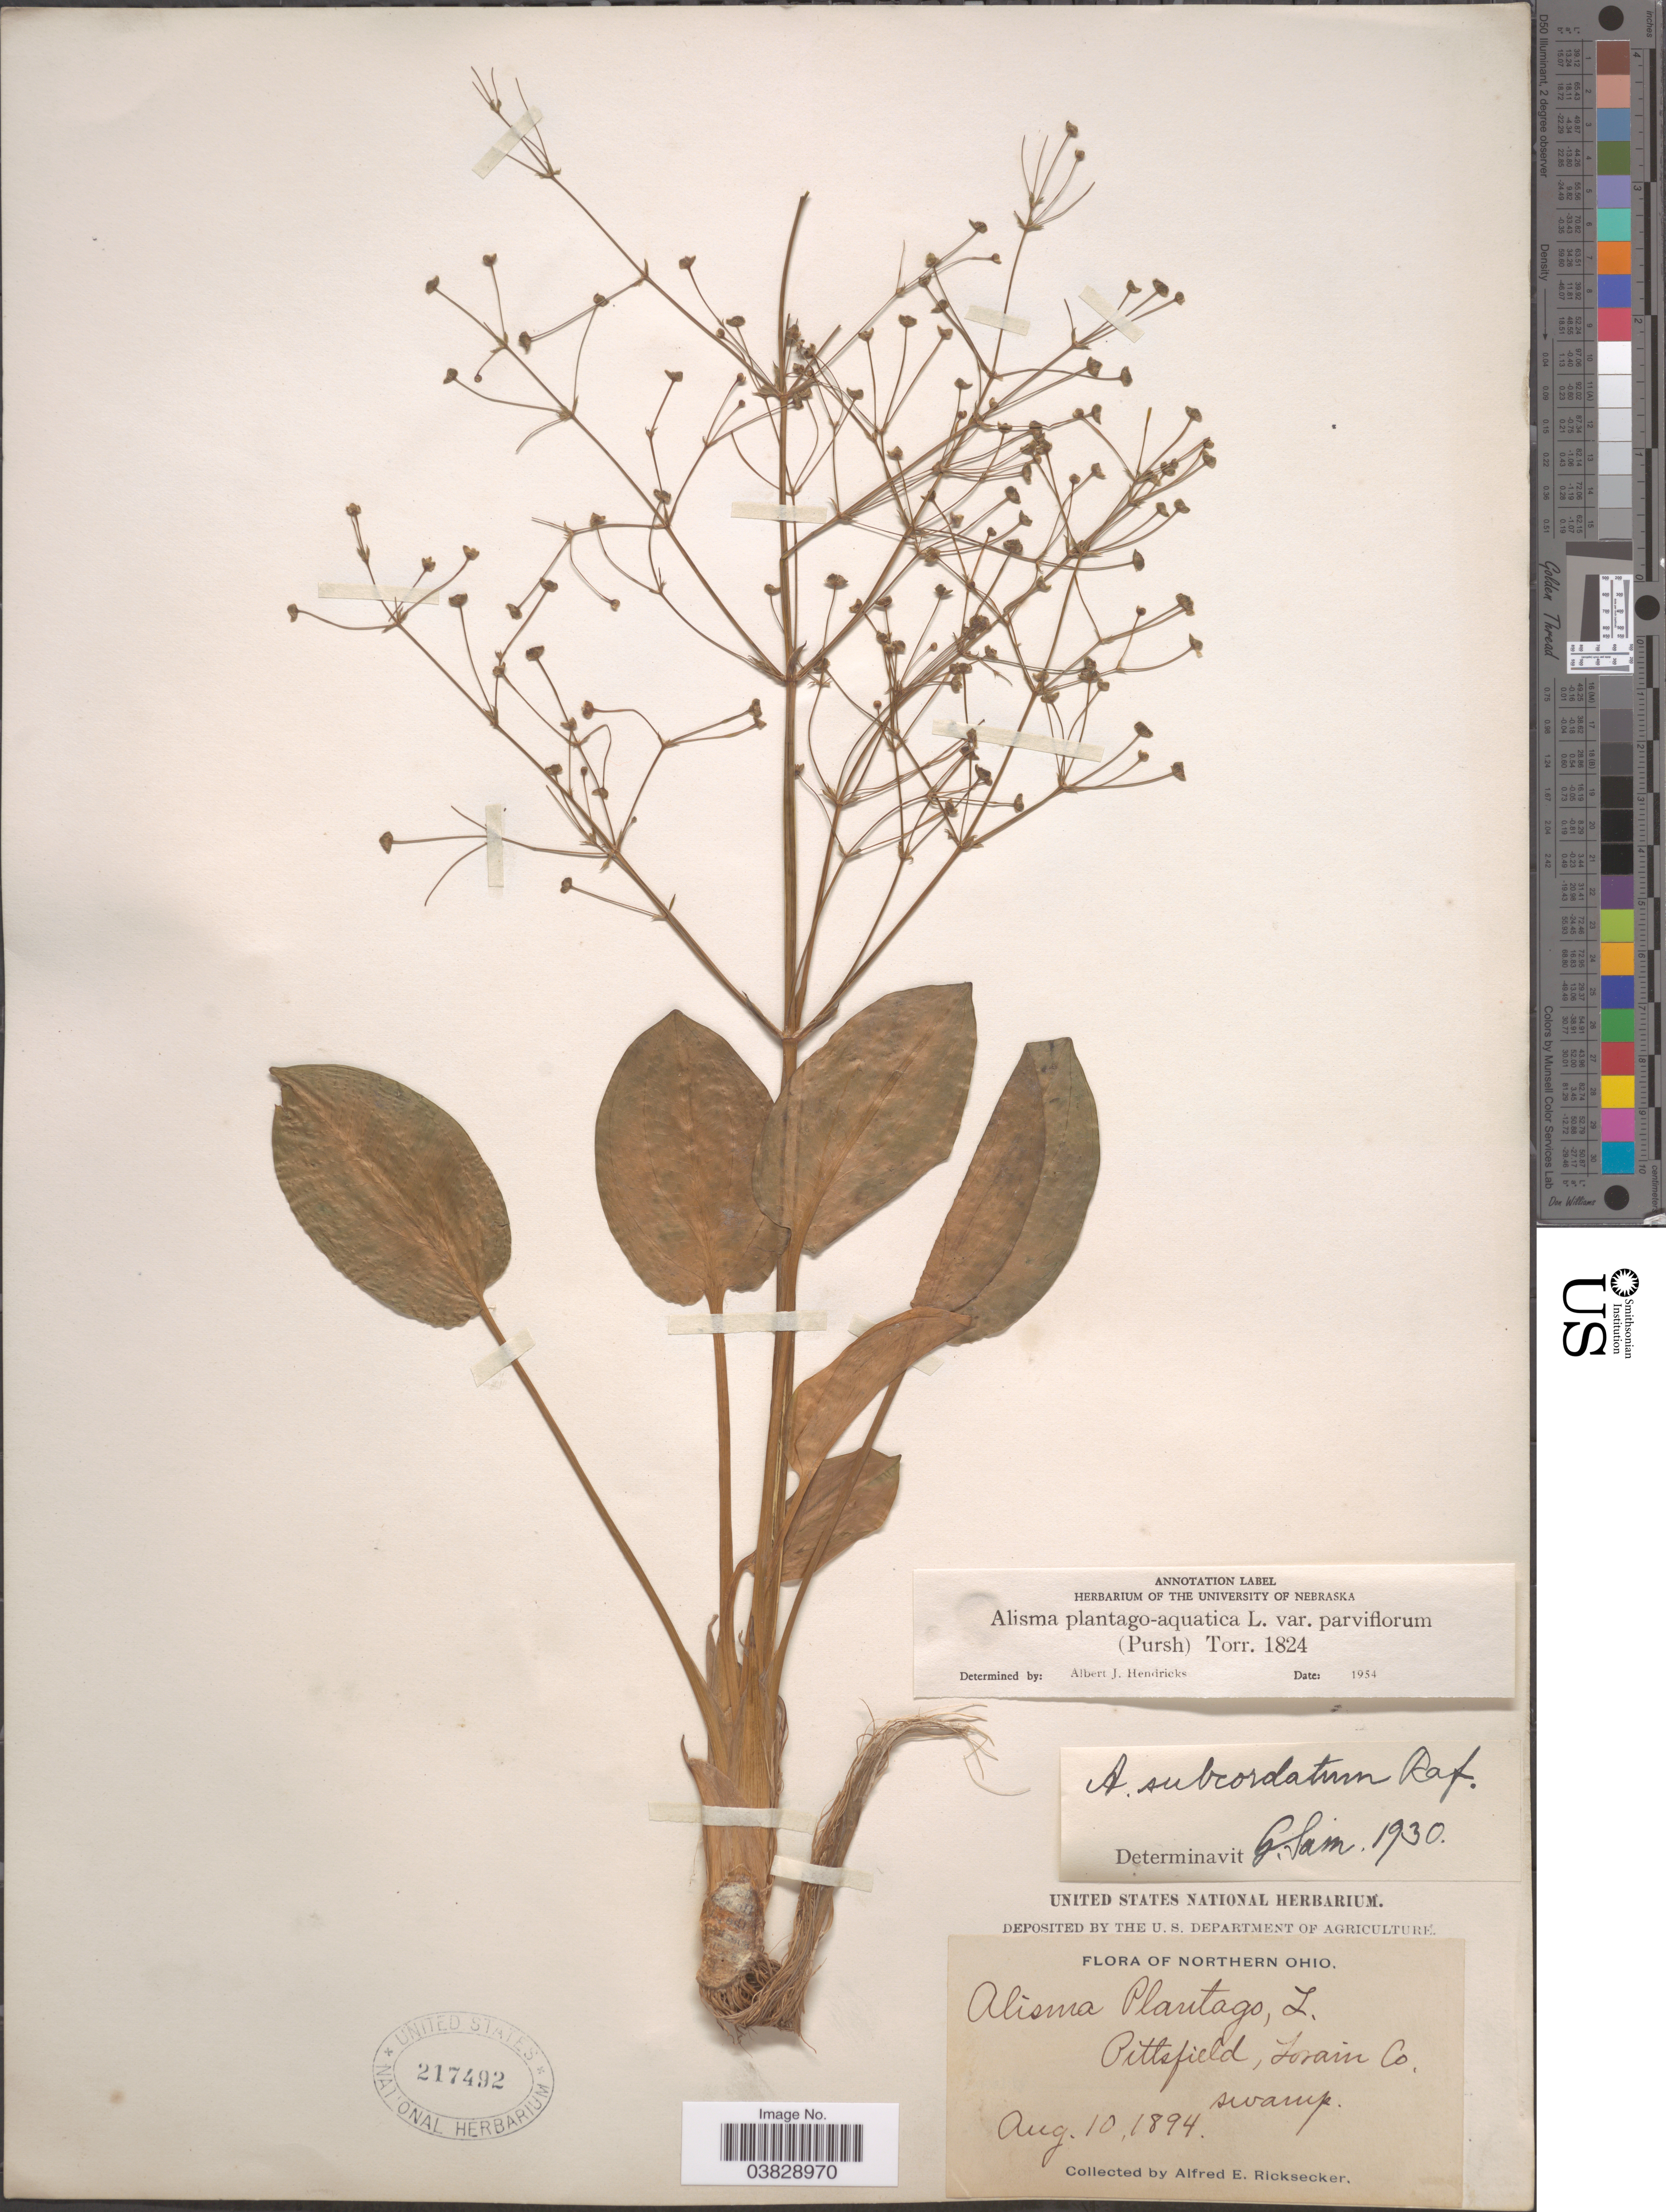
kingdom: Plantae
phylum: Tracheophyta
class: Liliopsida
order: Alismatales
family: Alismataceae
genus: Alisma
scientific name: Alisma plantago-aquatica var. parviflorum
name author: (Pursh) Torr.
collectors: A. E. Ricksecker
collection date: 1894-08-10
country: United States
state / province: Ohio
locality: Northern Ohio. Pittsfield, Lorain Co. Swamp.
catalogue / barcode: US 217492